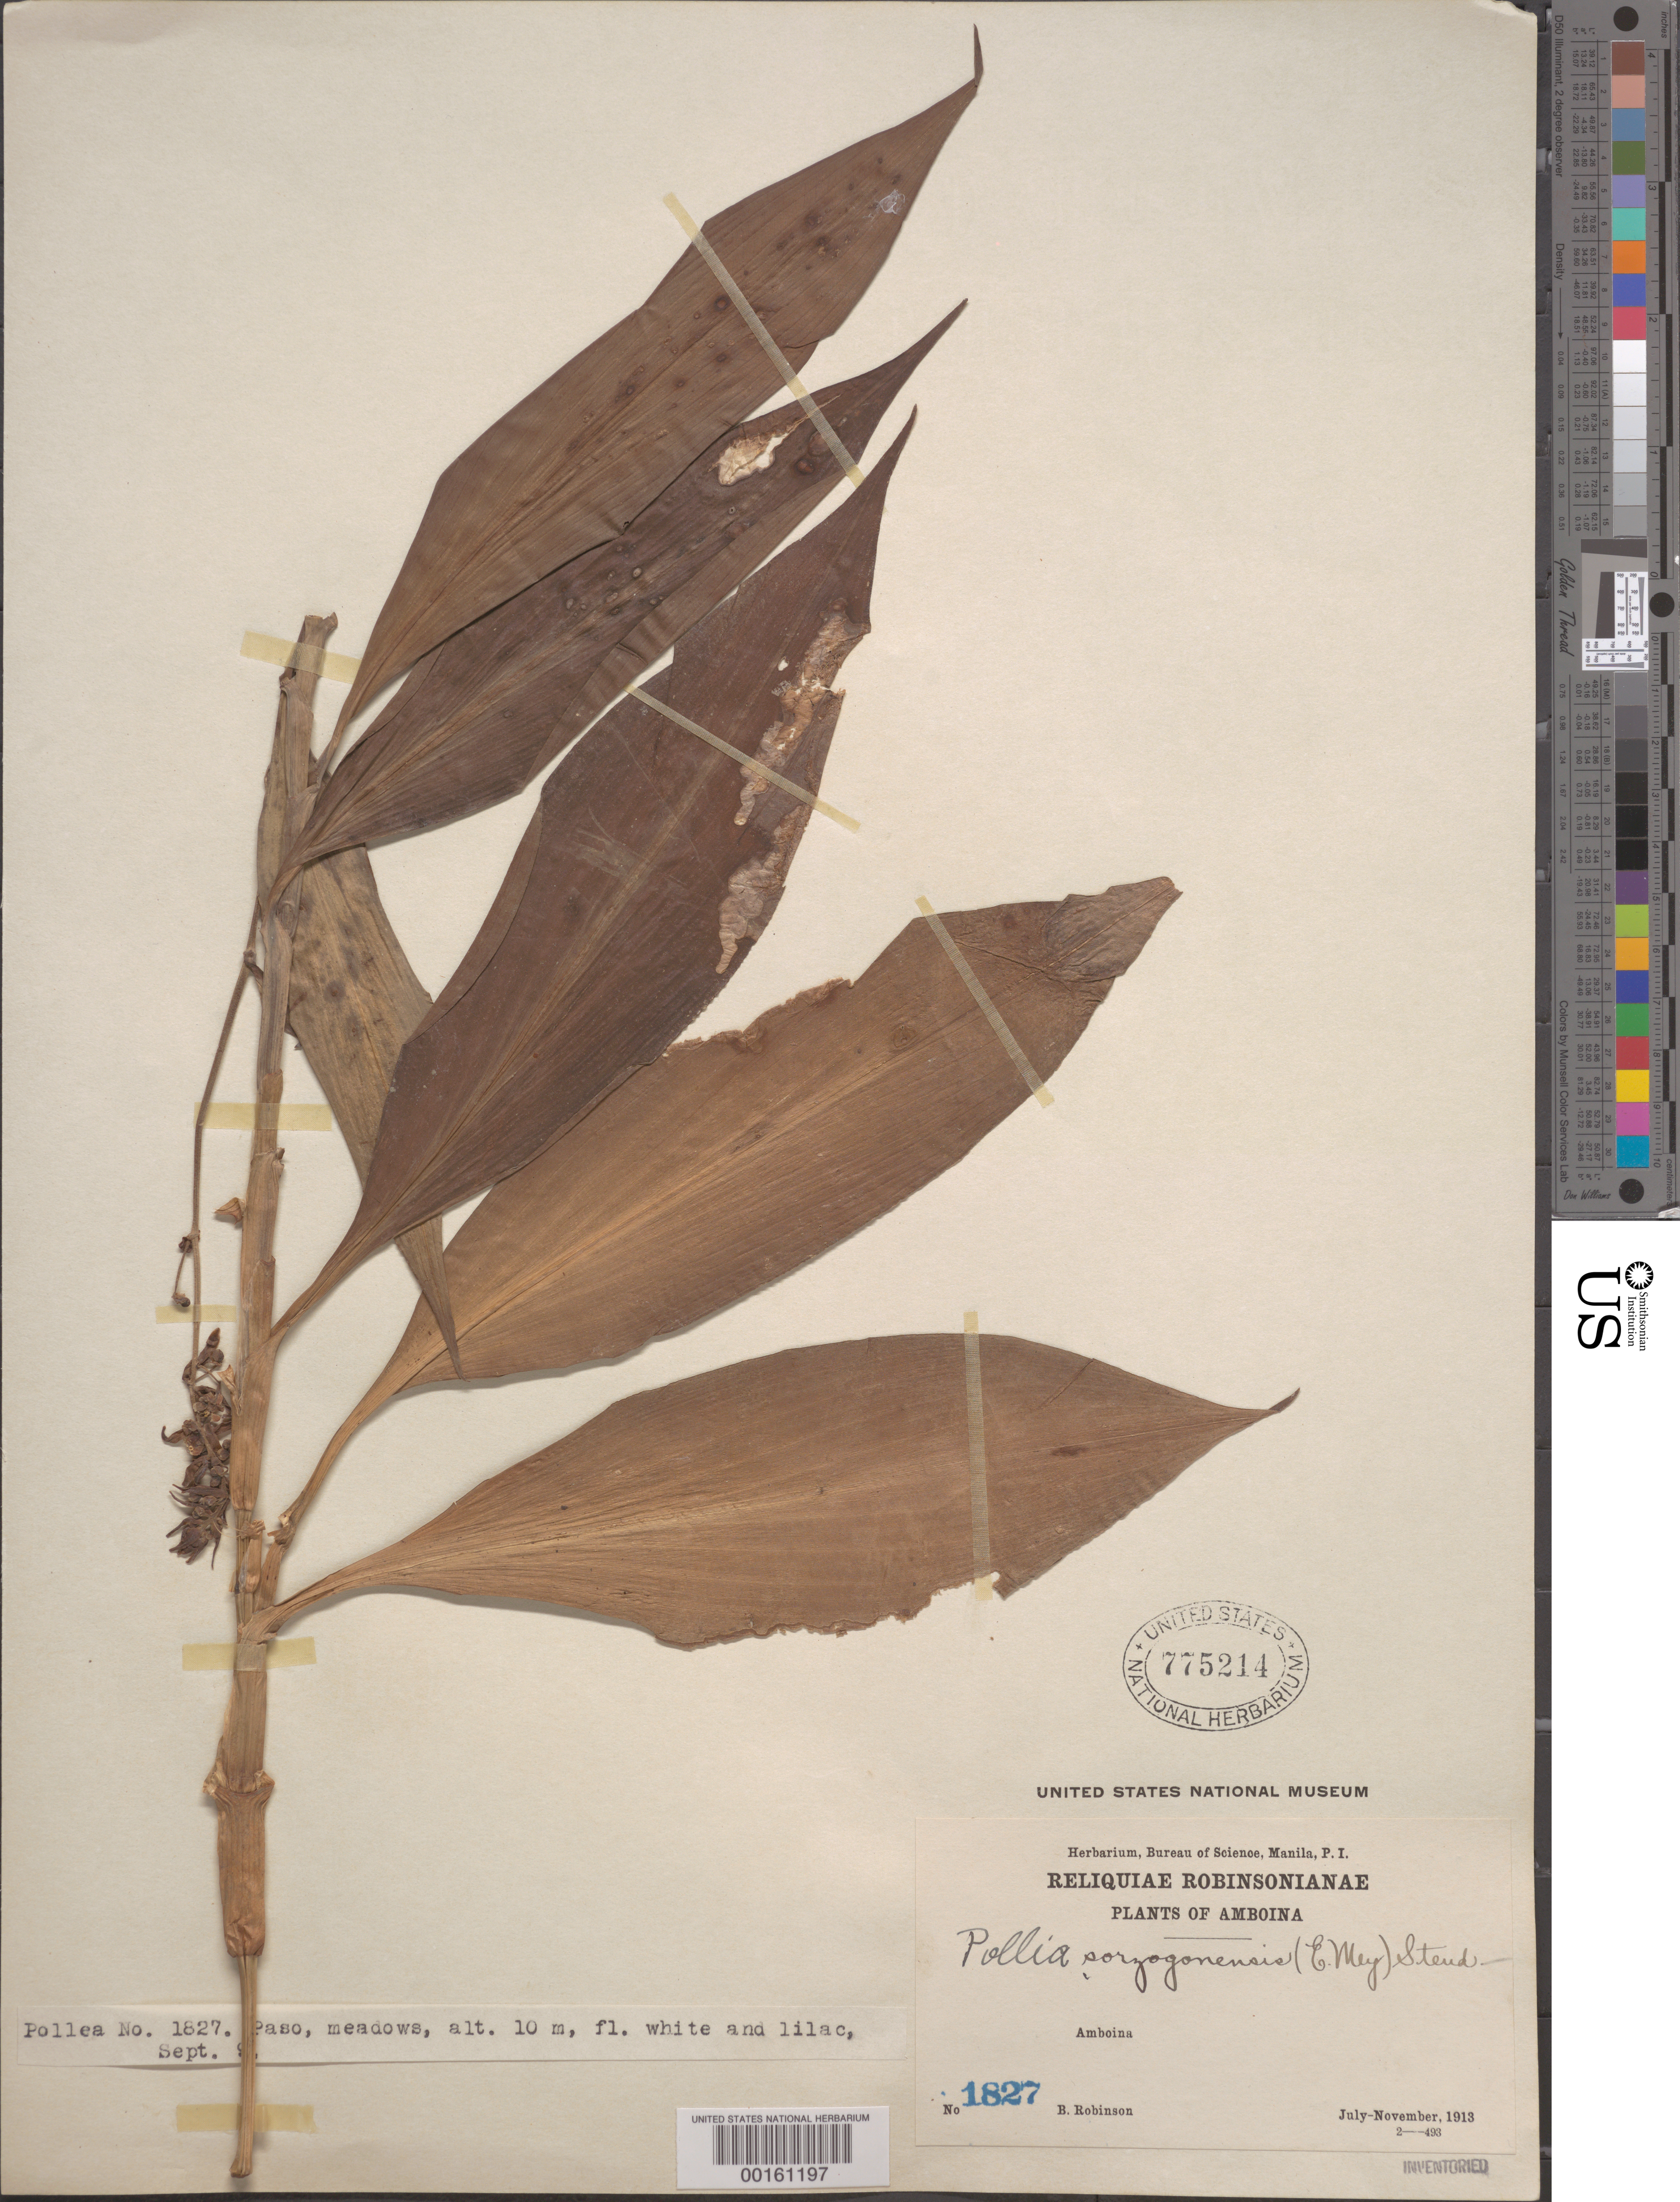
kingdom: Plantae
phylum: Tracheophyta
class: Liliopsida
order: Commelinales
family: Commelinaceae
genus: Pollia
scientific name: Pollia secundiflora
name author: (Blume) Bakh. f.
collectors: B. L. Robinson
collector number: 1827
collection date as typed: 09 Sep 1923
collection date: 1923-09-09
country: Indonesia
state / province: Maluku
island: Amboina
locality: Amboina [Moluccas]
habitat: Meadow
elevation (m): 10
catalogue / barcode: US 775214